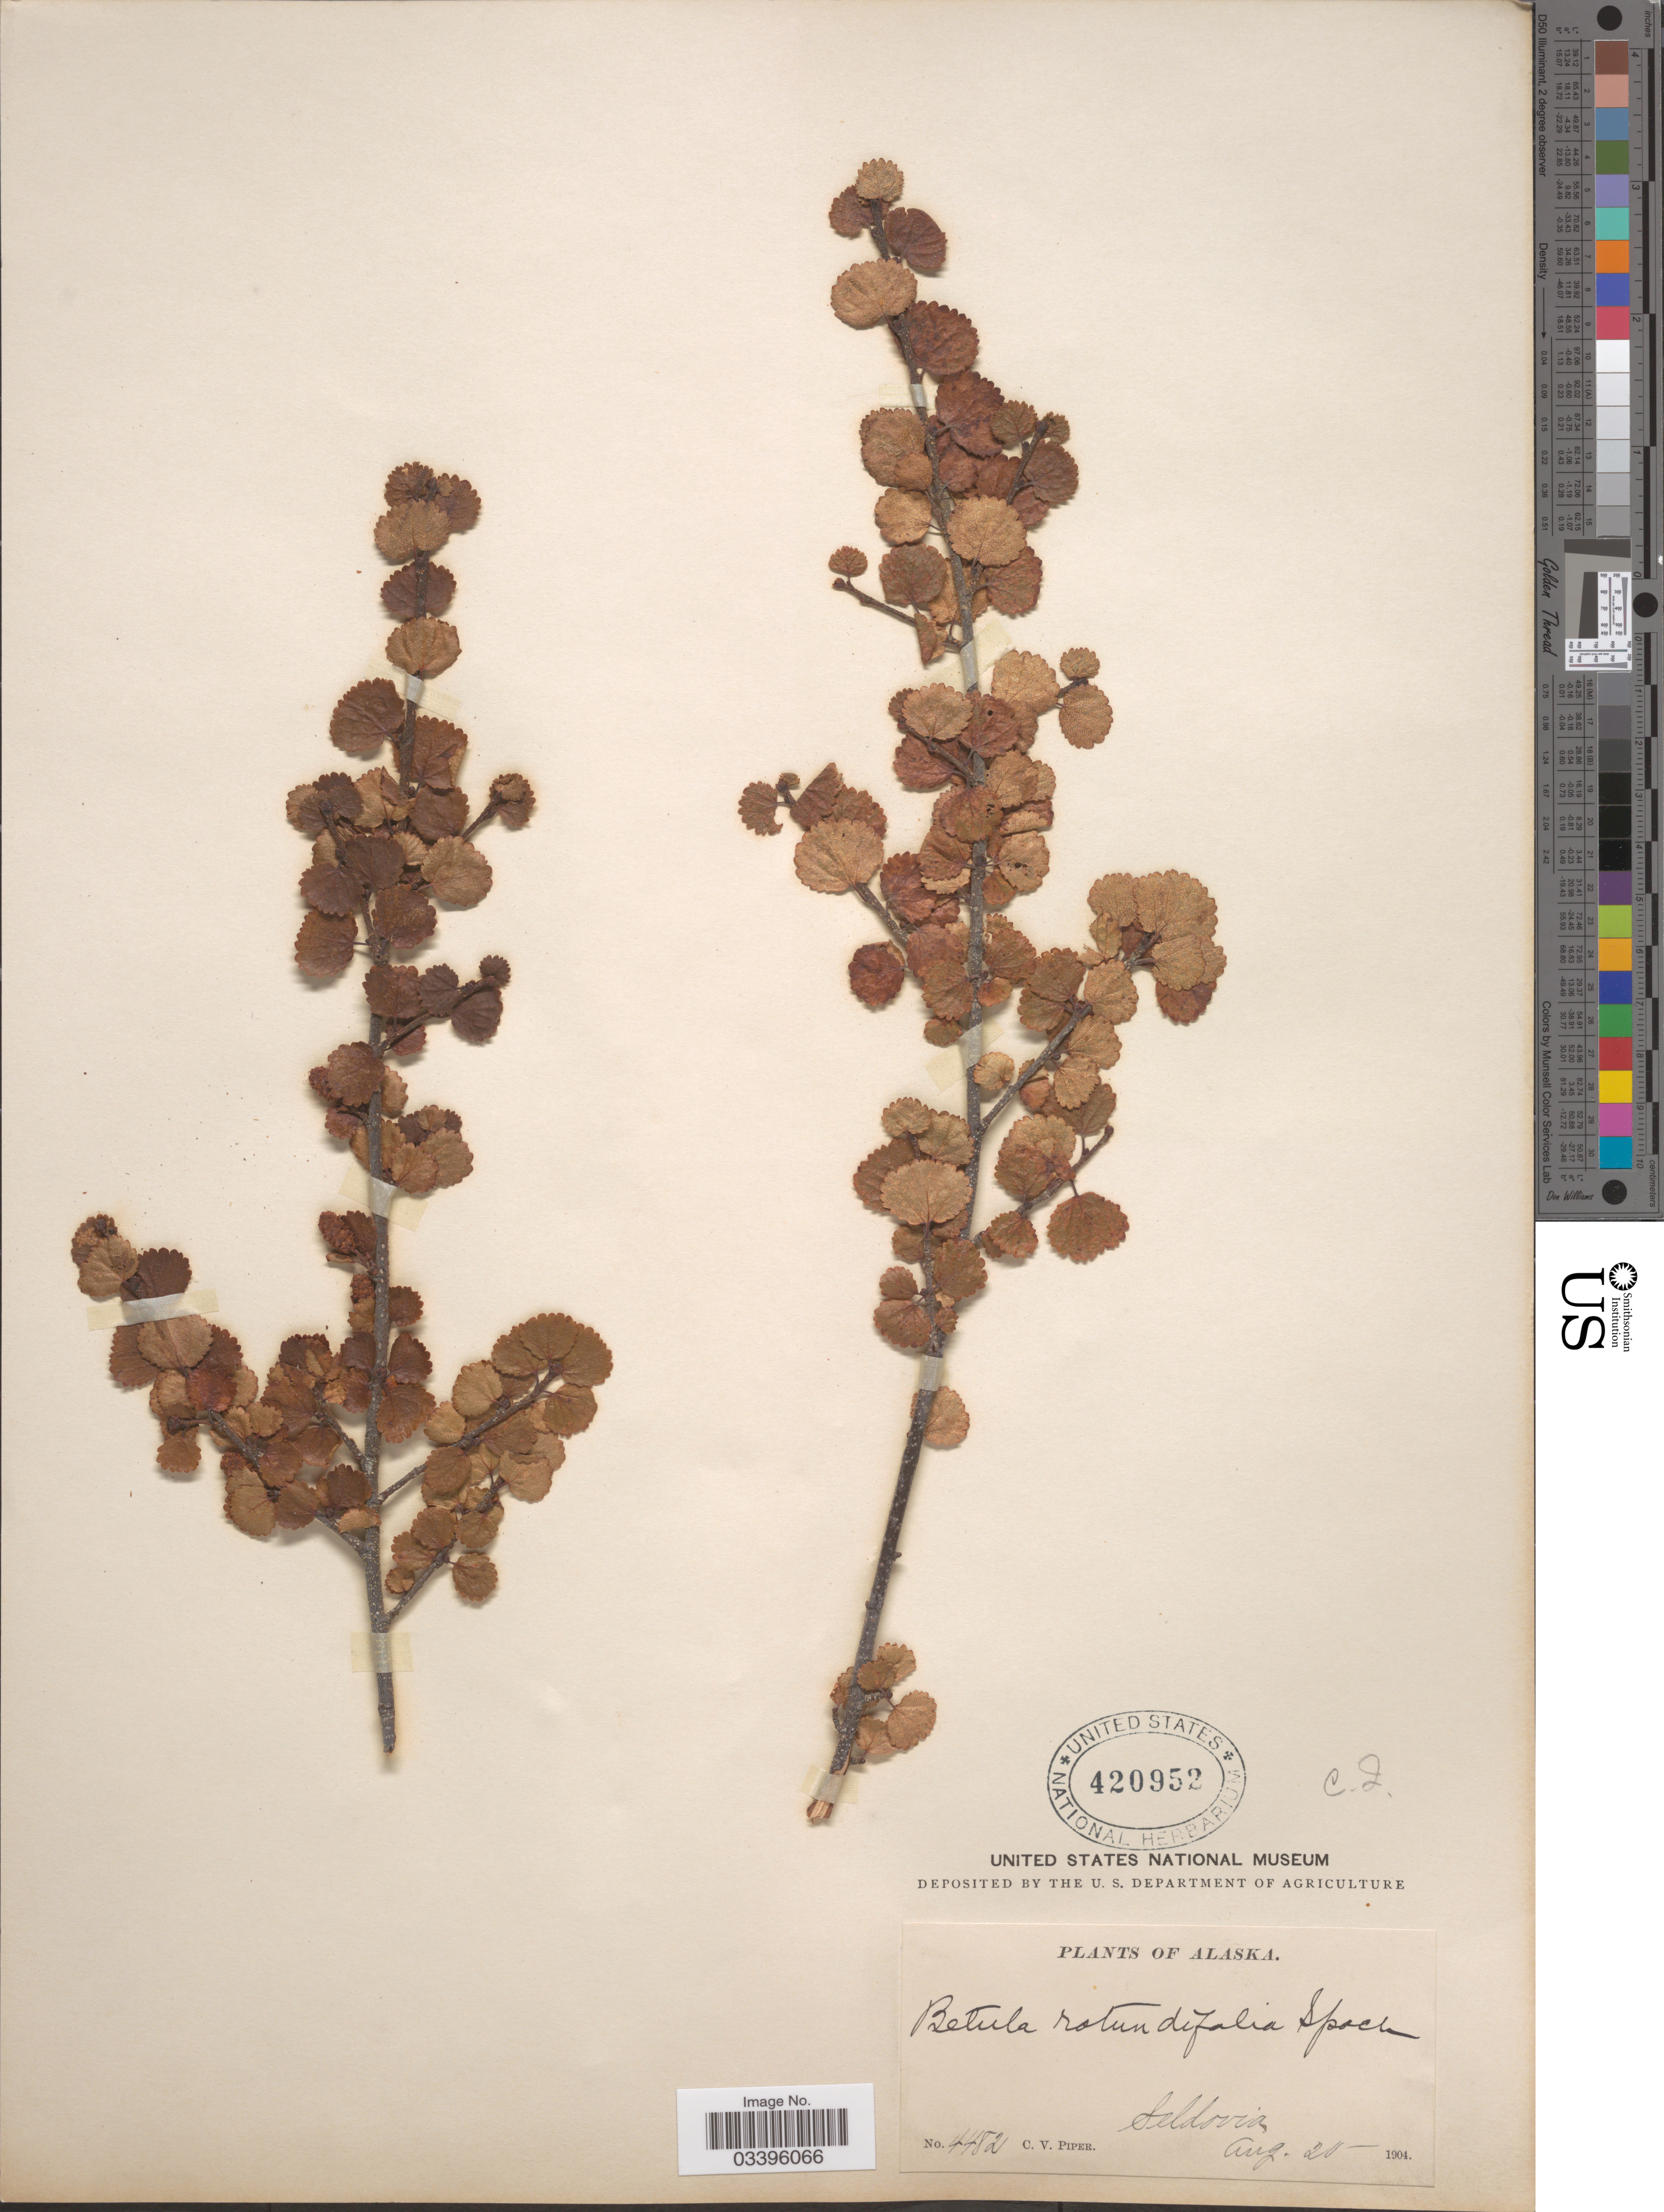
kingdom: Plantae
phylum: Tracheophyta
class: Magnoliopsida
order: Fagales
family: Betulaceae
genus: Betula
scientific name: Betula nana subsp. exilis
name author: L.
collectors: C. V. Piper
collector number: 4482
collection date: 1904-08-20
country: United States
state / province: Alaska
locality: Seldovia.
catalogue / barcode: US 420952